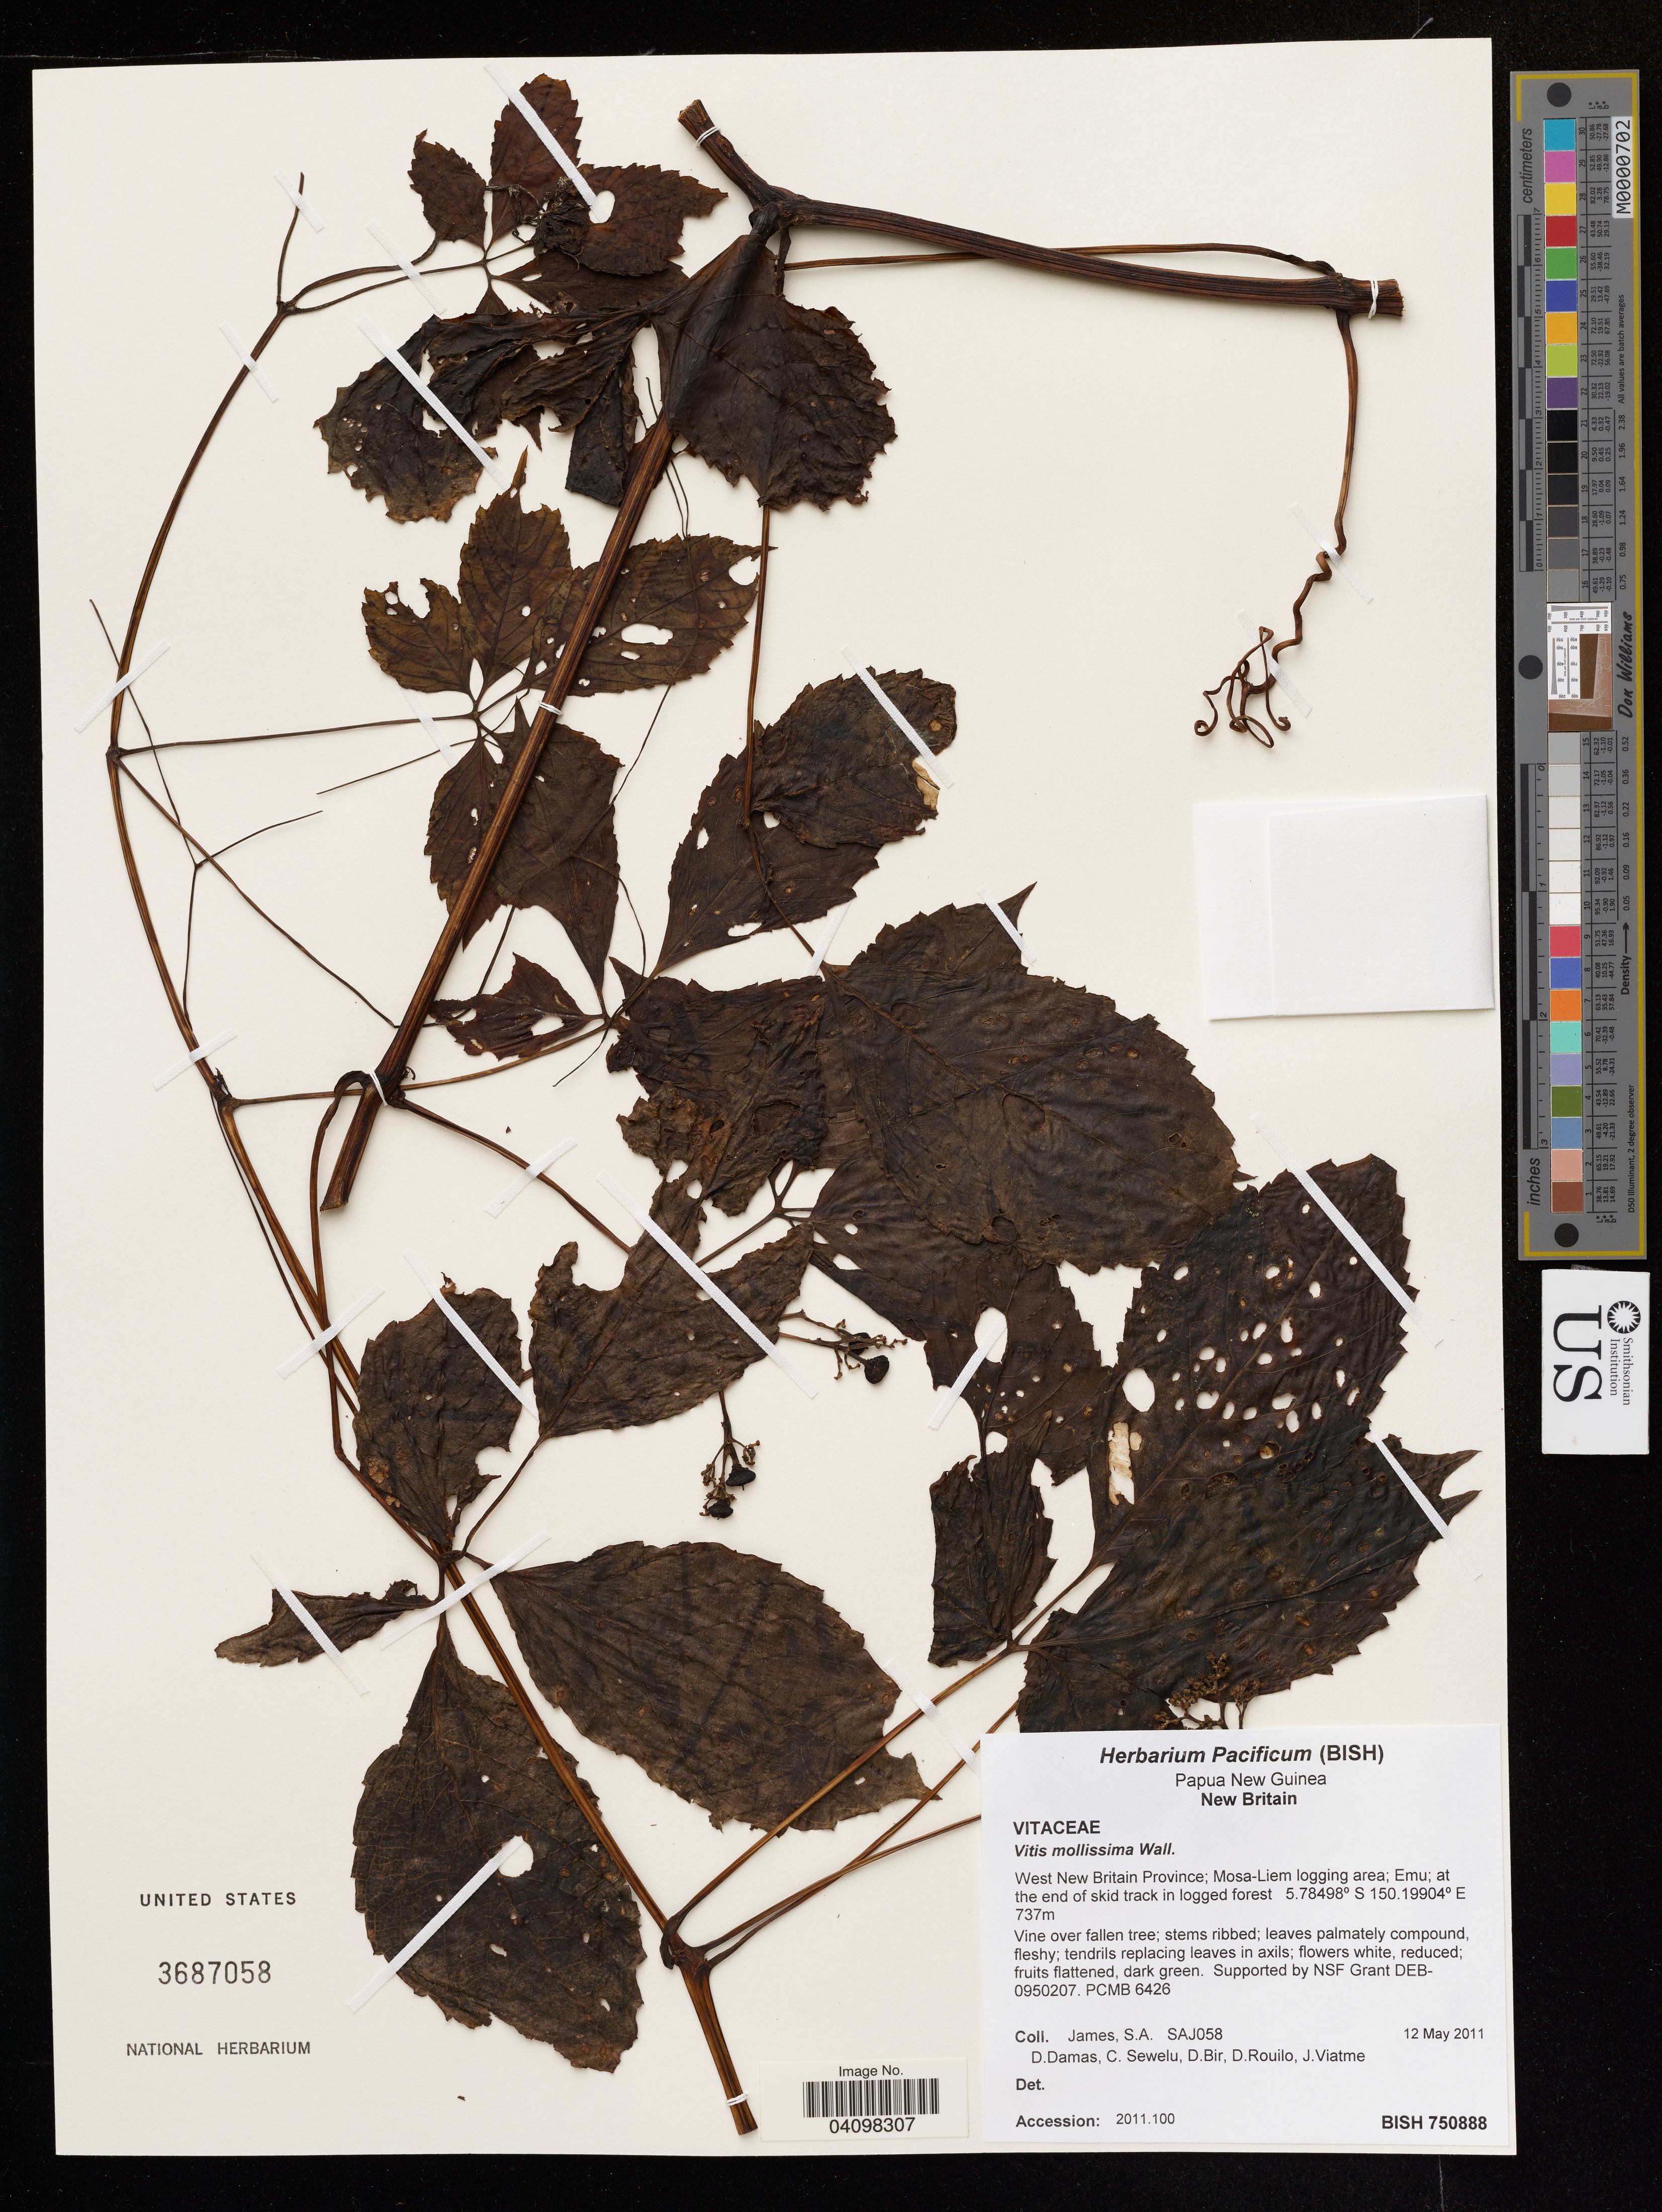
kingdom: Plantae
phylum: Tracheophyta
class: Magnoliopsida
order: Vitales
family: Vitaceae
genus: Vitis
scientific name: Vitis mollissima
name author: Wall.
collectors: S. James, D. Damas, C. Sewelu & D. Bir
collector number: SAJ058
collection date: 2011-05-12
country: Papua New Guinea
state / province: West New Britain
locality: Mosa-Liem logging area; Emu.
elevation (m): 737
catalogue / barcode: US 3687058